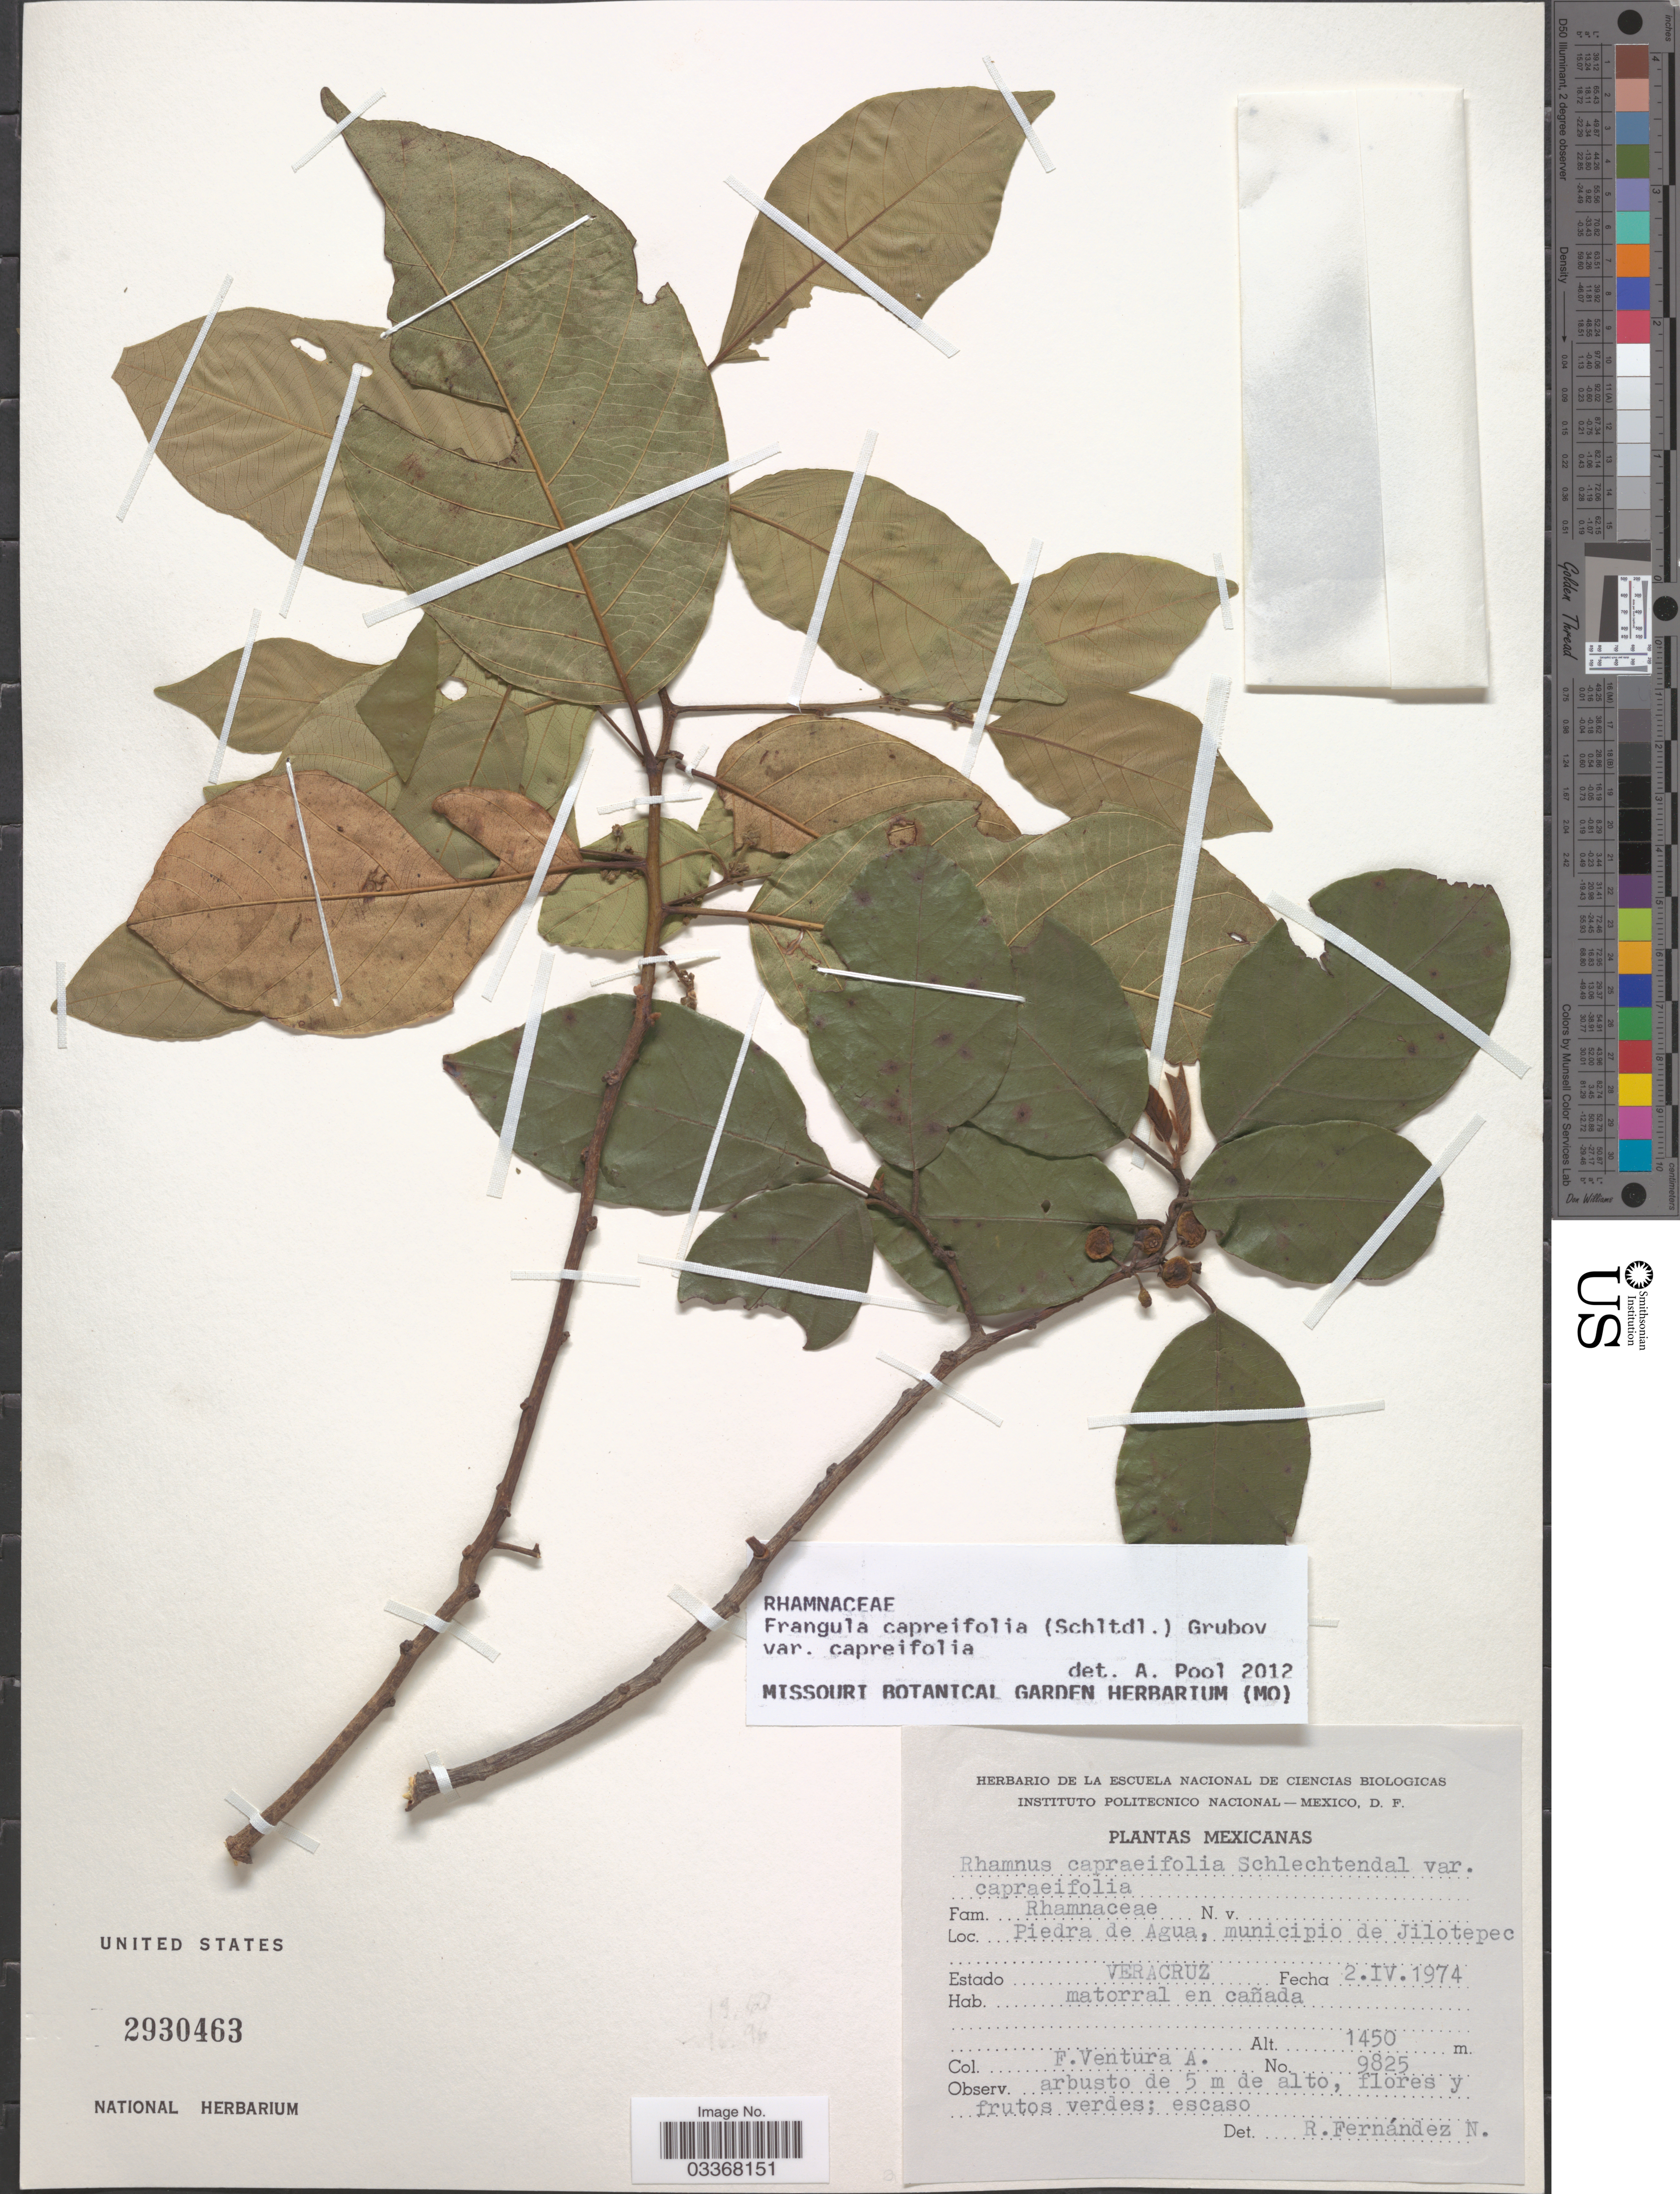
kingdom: Plantae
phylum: Tracheophyta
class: Magnoliopsida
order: Rosales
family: Rhamnaceae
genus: Frangula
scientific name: Frangula capreifolia var. capreifolia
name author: (Schltdl.) Grubov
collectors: F. Ventura A.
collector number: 9825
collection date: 1974-04-02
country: Mexico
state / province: Veracruz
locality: Piedra de Agua, municipio de Jilotepec, Estado Veracruz.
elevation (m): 1450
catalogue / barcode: US 2930463